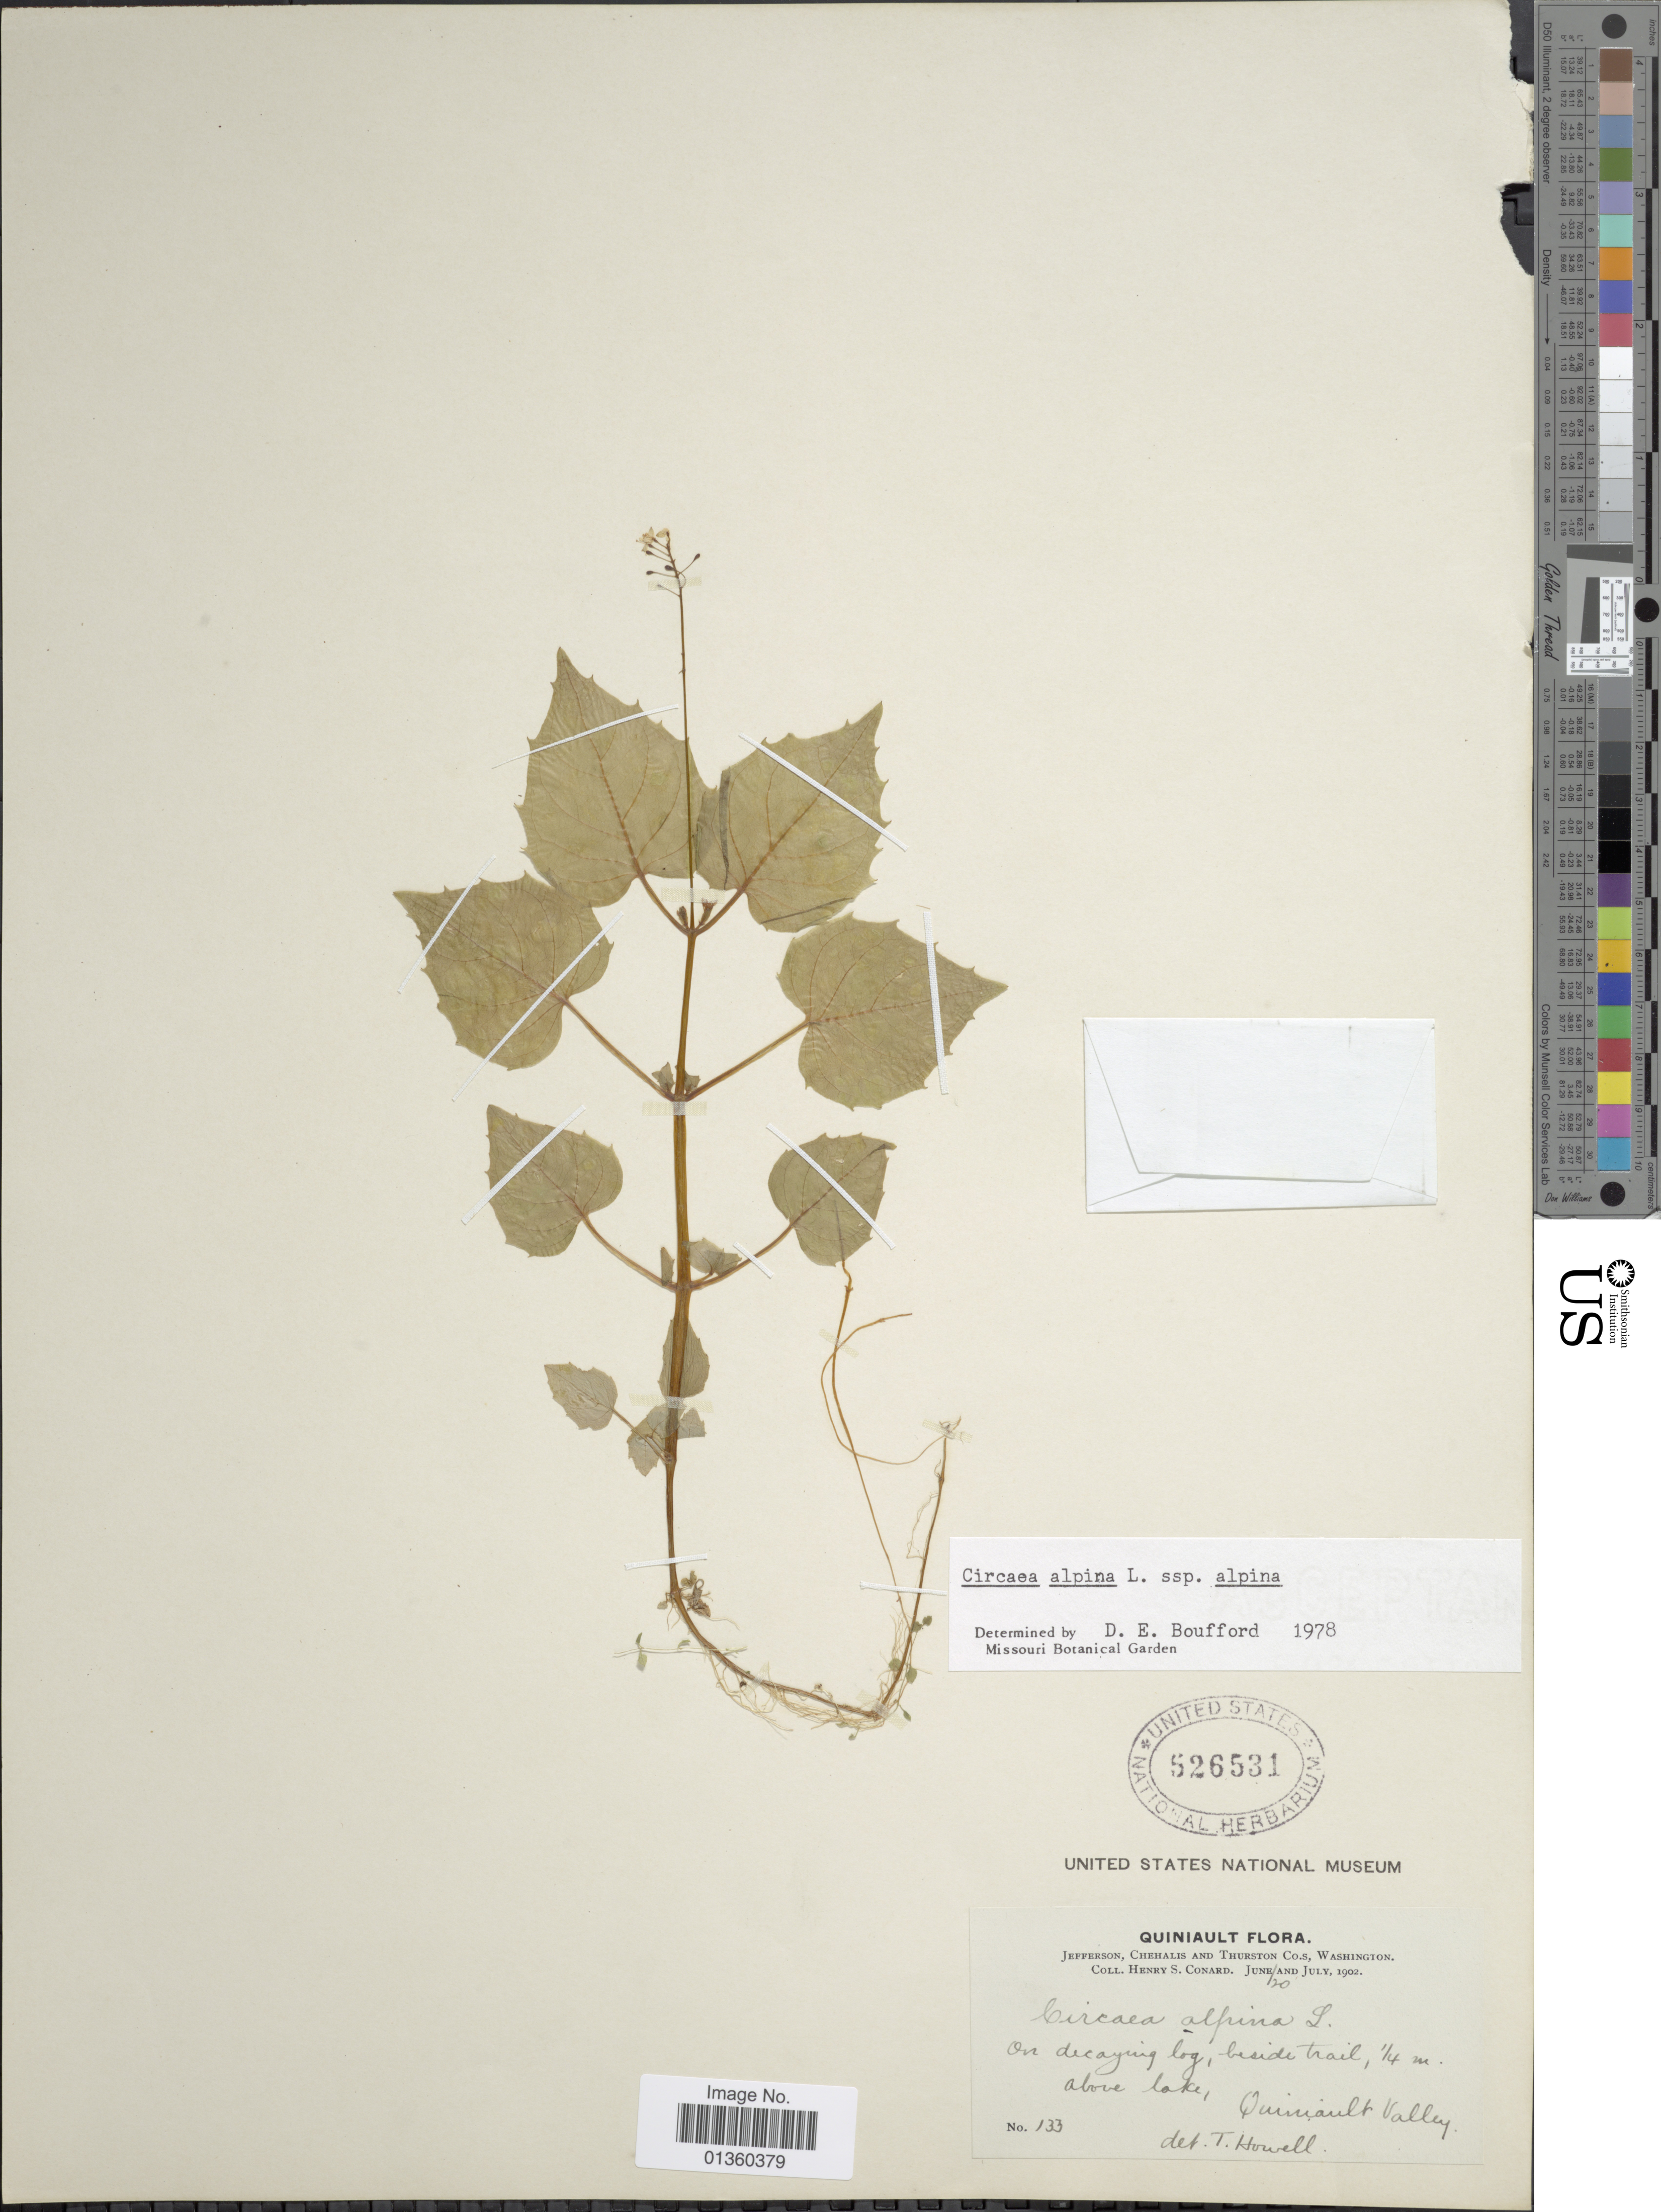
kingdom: Plantae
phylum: Tracheophyta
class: Magnoliopsida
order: Myrtales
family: Onagraceae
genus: Circaea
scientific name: Circaea alpina subsp. alpina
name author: L.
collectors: H. S. Conard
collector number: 133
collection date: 1902-06-20/1902-07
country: United States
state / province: Washington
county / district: Thurston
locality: Quiniault Flora, Jefferson, Chehalis and Thurston Co.s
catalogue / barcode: US 526531